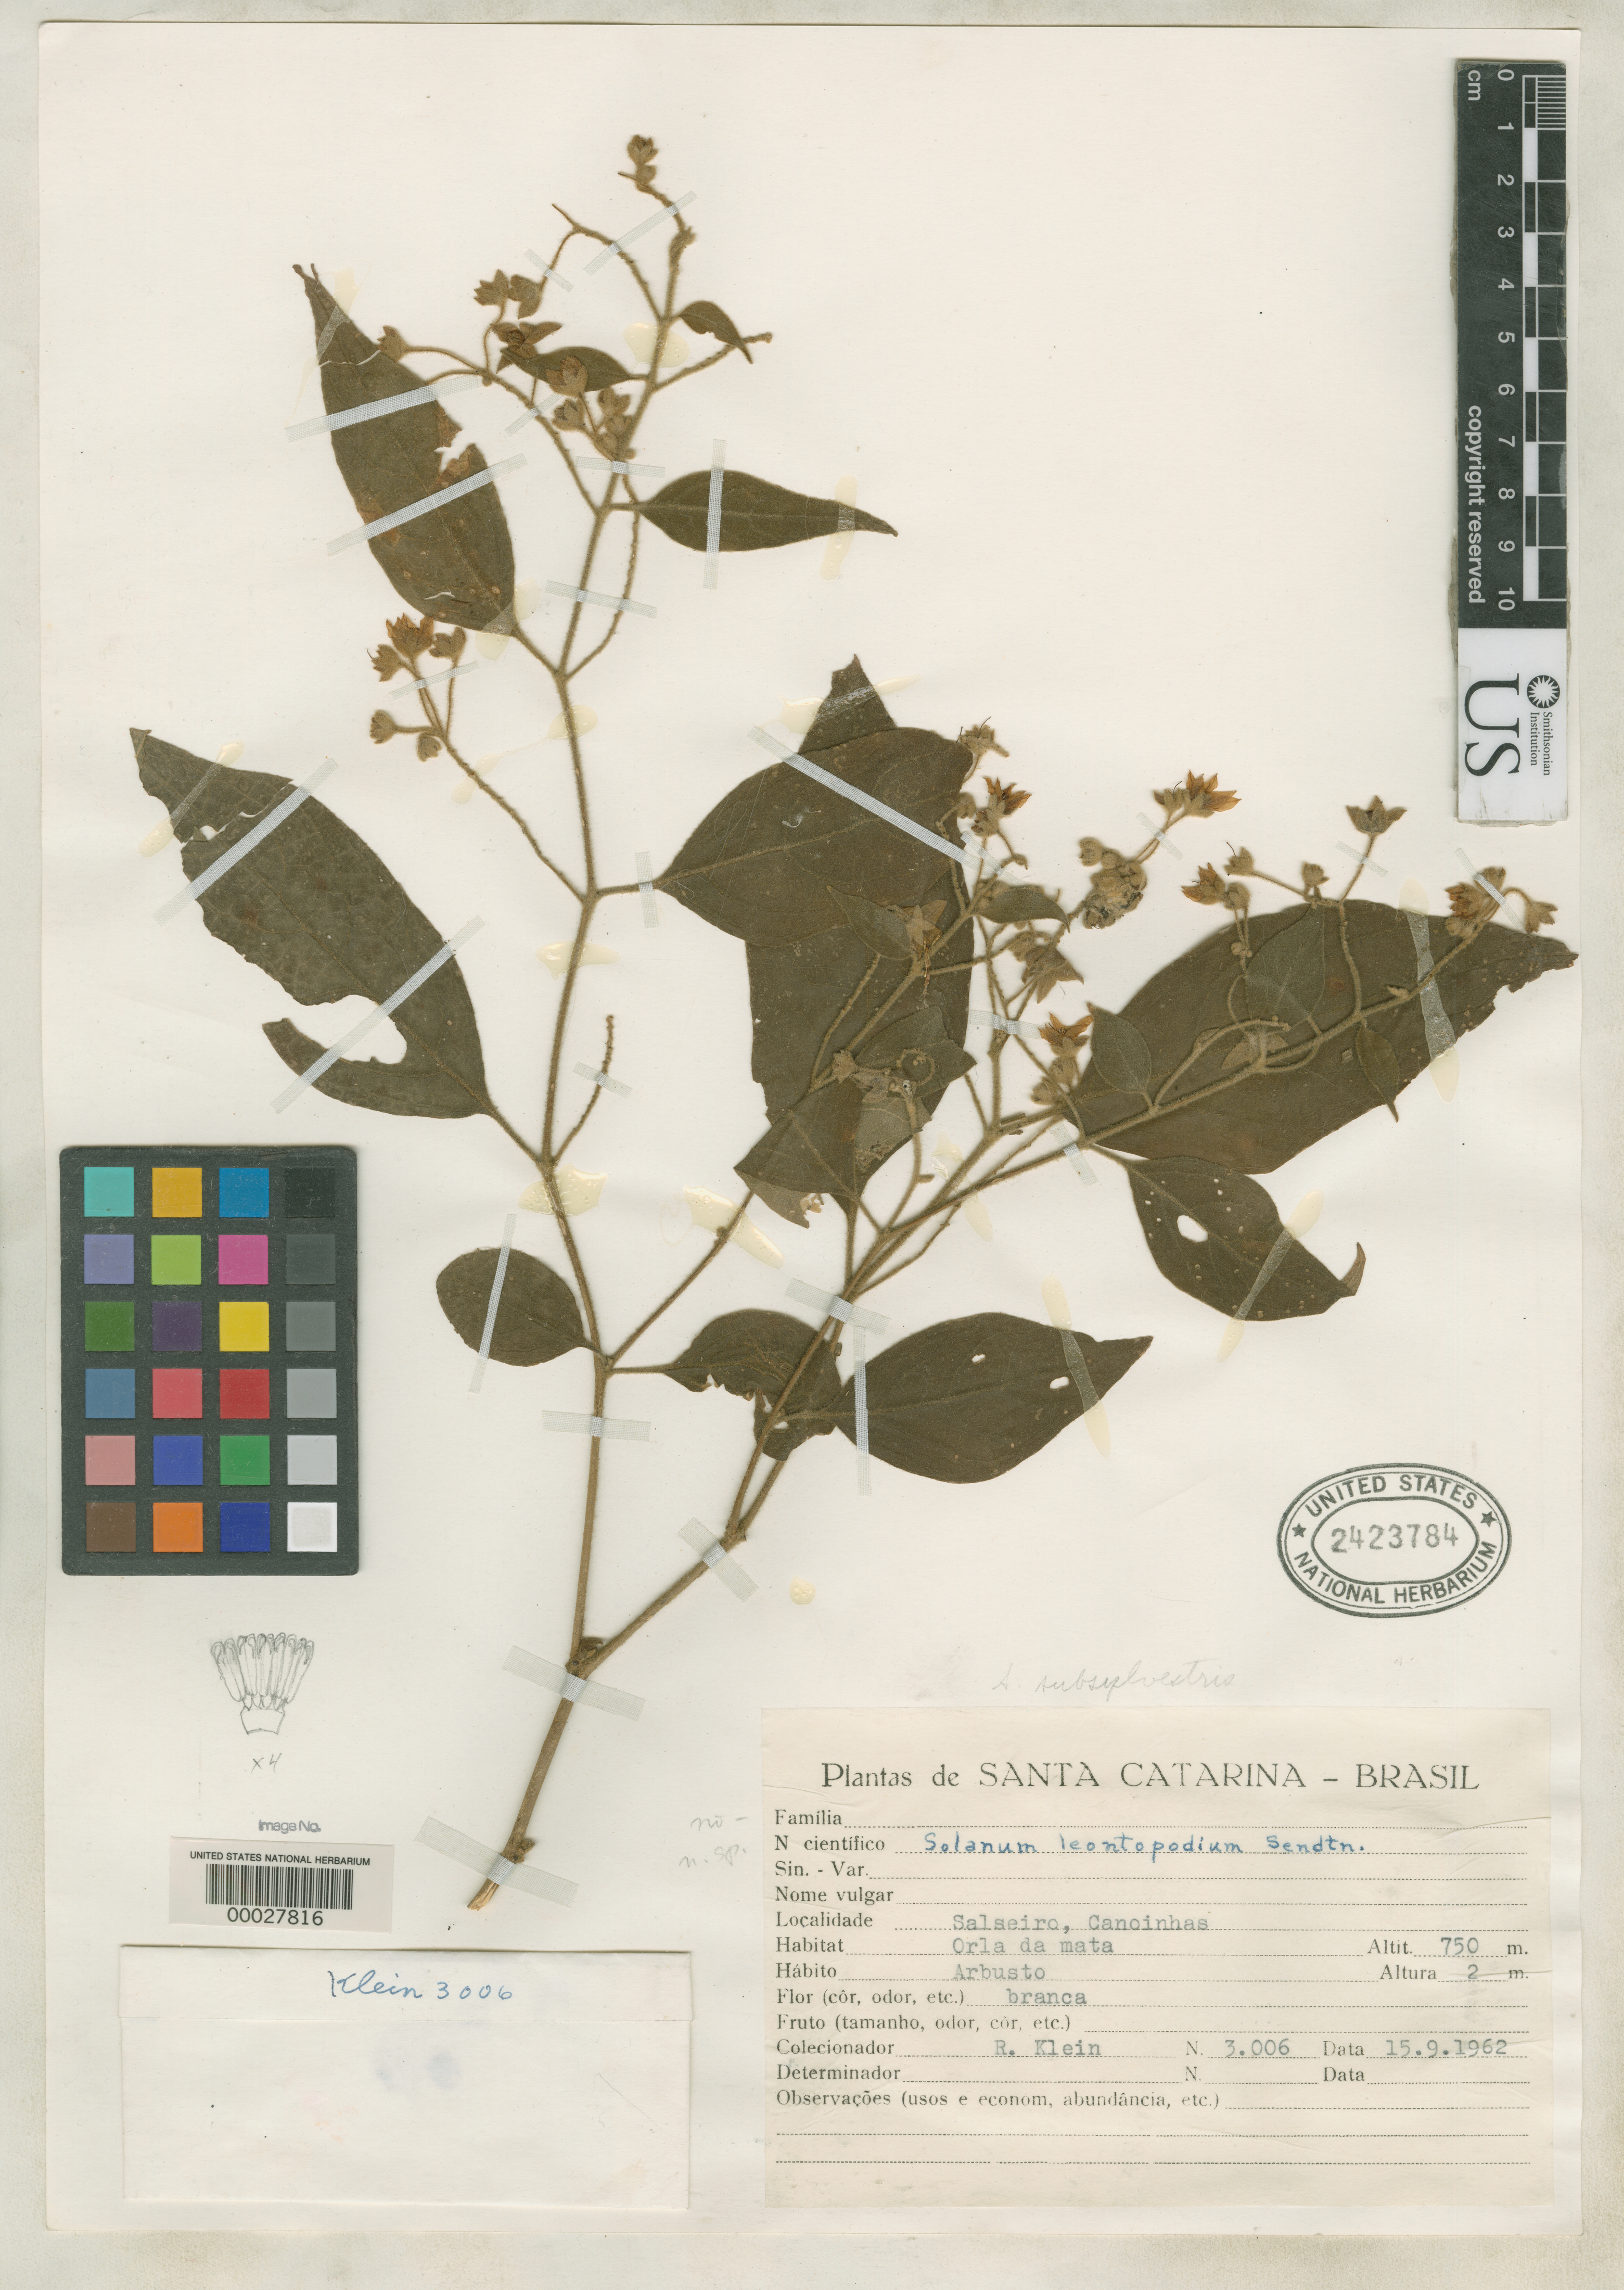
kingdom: Plantae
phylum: Tracheophyta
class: Magnoliopsida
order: Solanales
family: Solanaceae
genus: Solanum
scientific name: Solanum subsylvestre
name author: L.B. Sm. & Downs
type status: Holotype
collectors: R. M. Klein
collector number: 3006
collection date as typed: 15 Sep 1962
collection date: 1962-09-15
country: Brazil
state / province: Santa Catarina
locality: Salseiro, Canoinhas.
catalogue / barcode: US 2423784